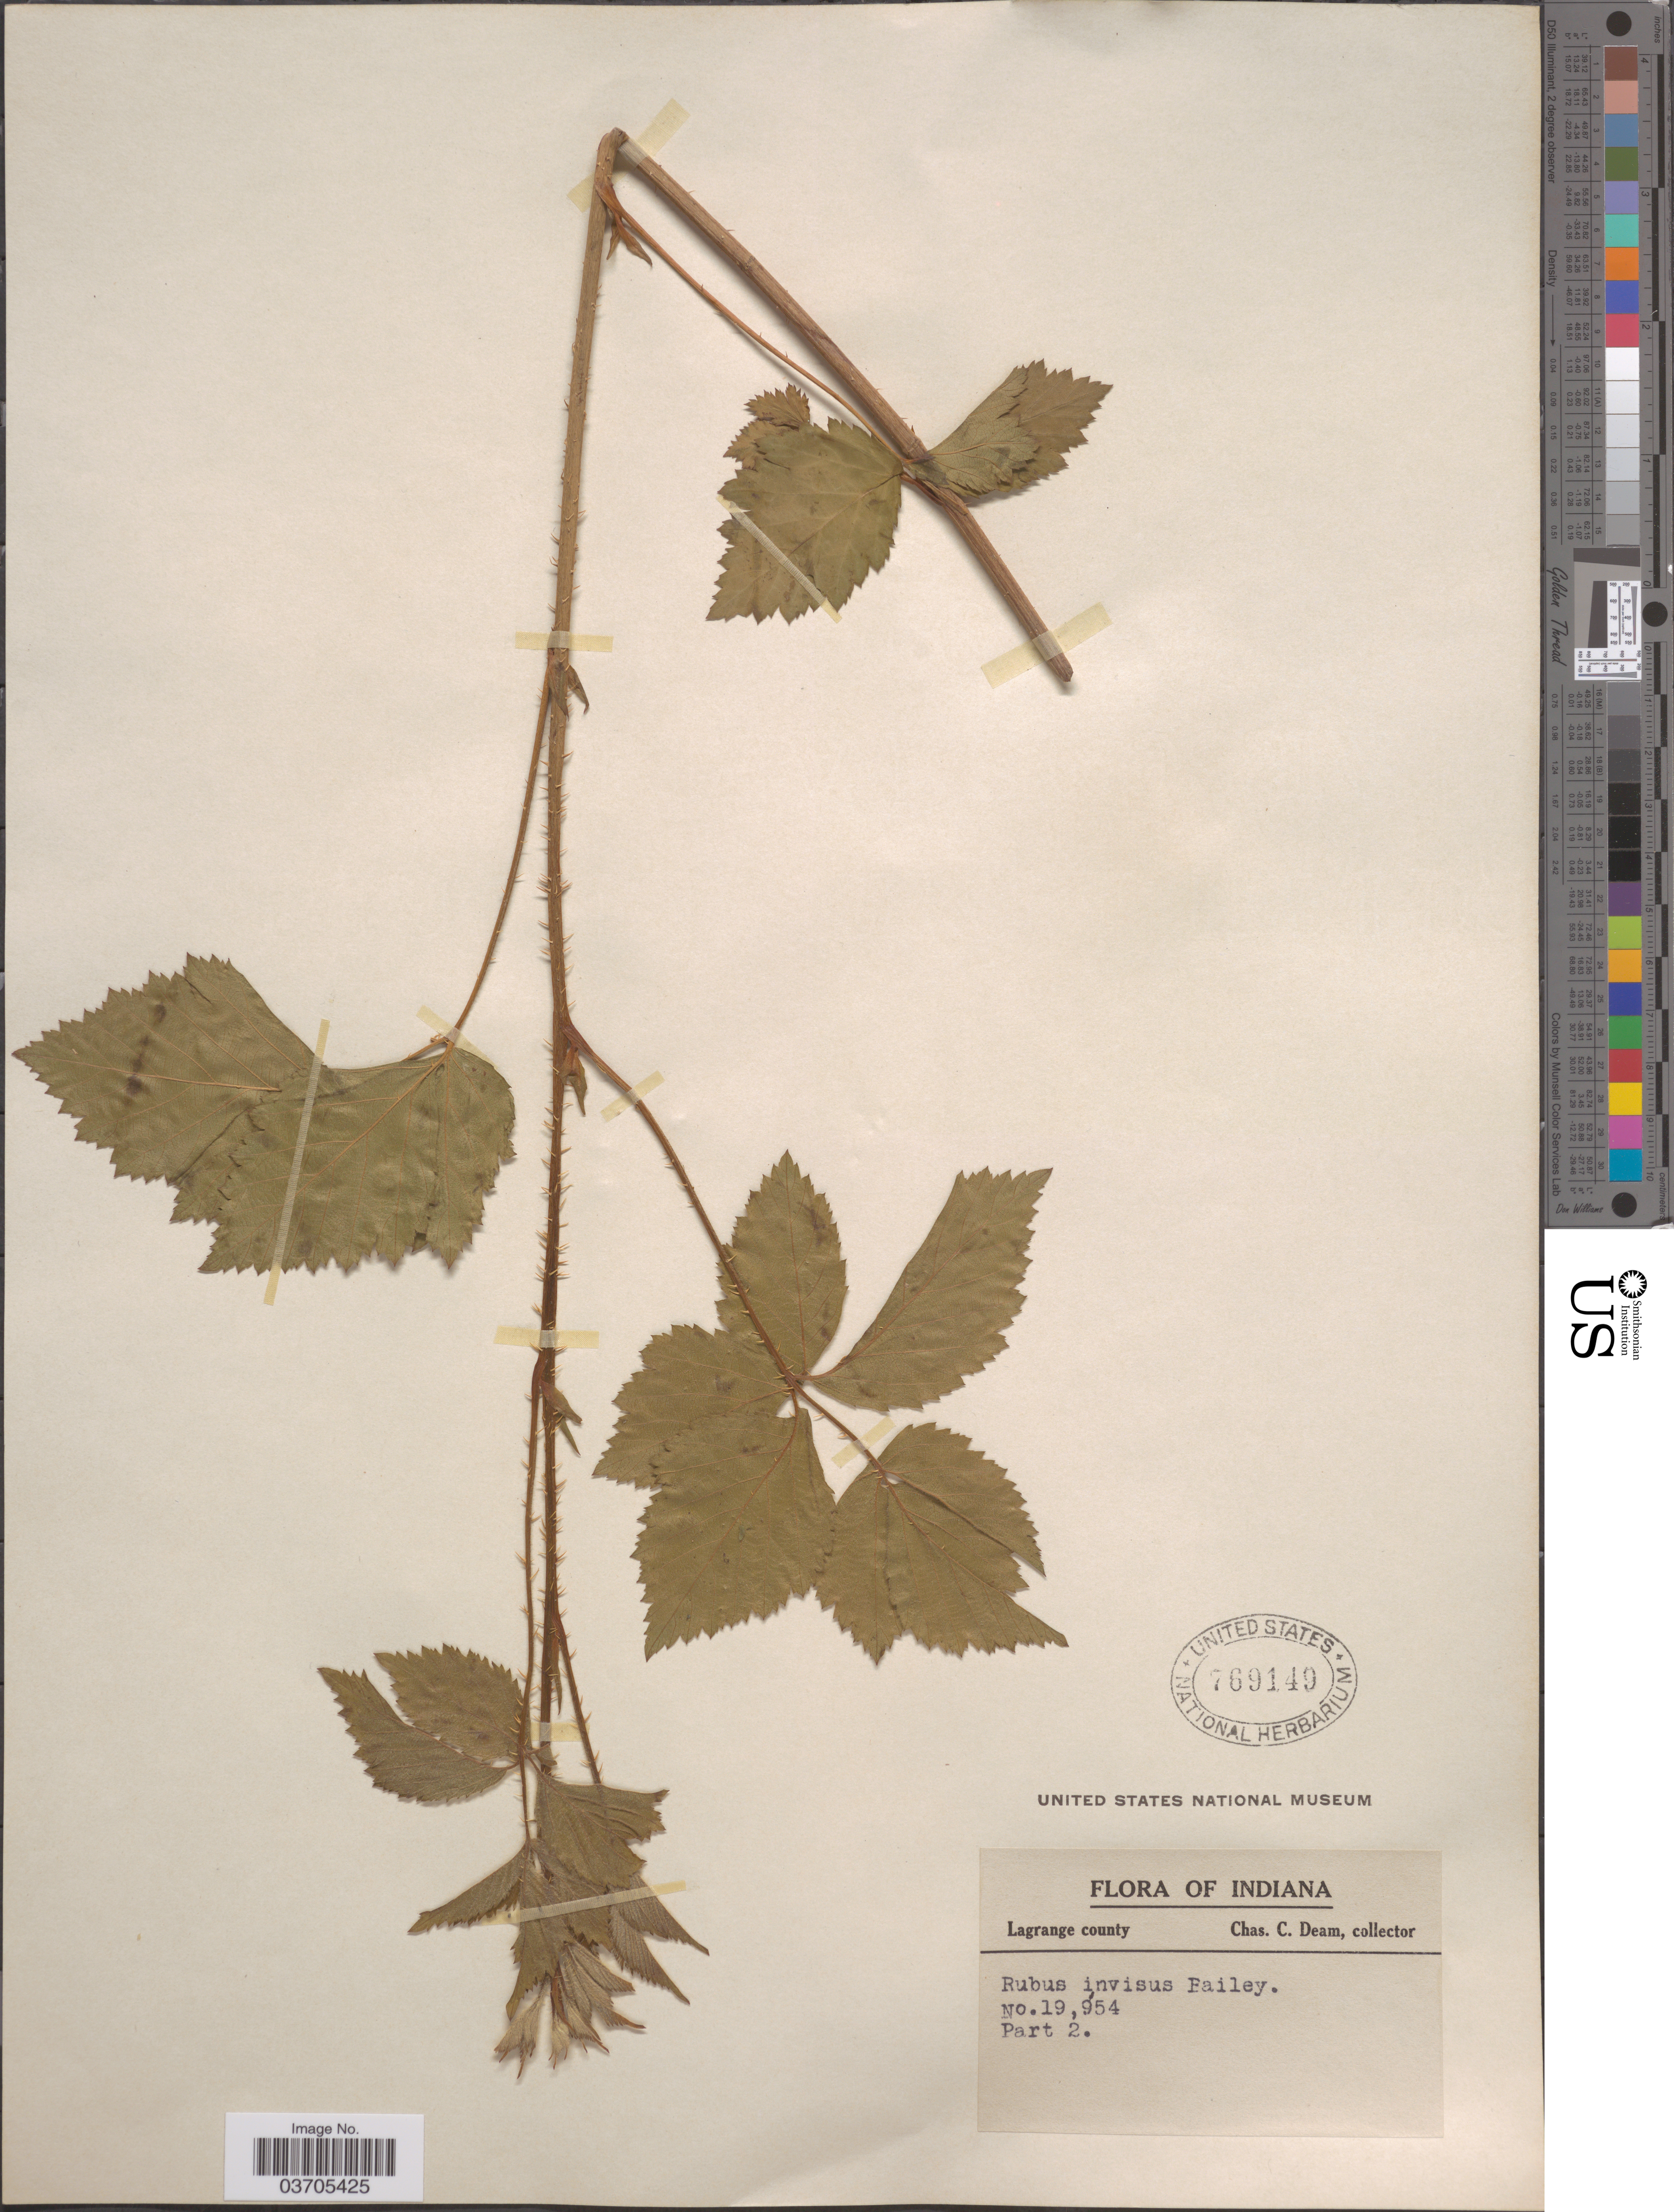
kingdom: Plantae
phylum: Tracheophyta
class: Magnoliopsida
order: Rosales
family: Rosaceae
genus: Rubus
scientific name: Rubus invisus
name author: (L.H. Bailey) Britton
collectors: C. C. Deam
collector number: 19954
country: United States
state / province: Indiana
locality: Lagrange County.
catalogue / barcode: US 769149